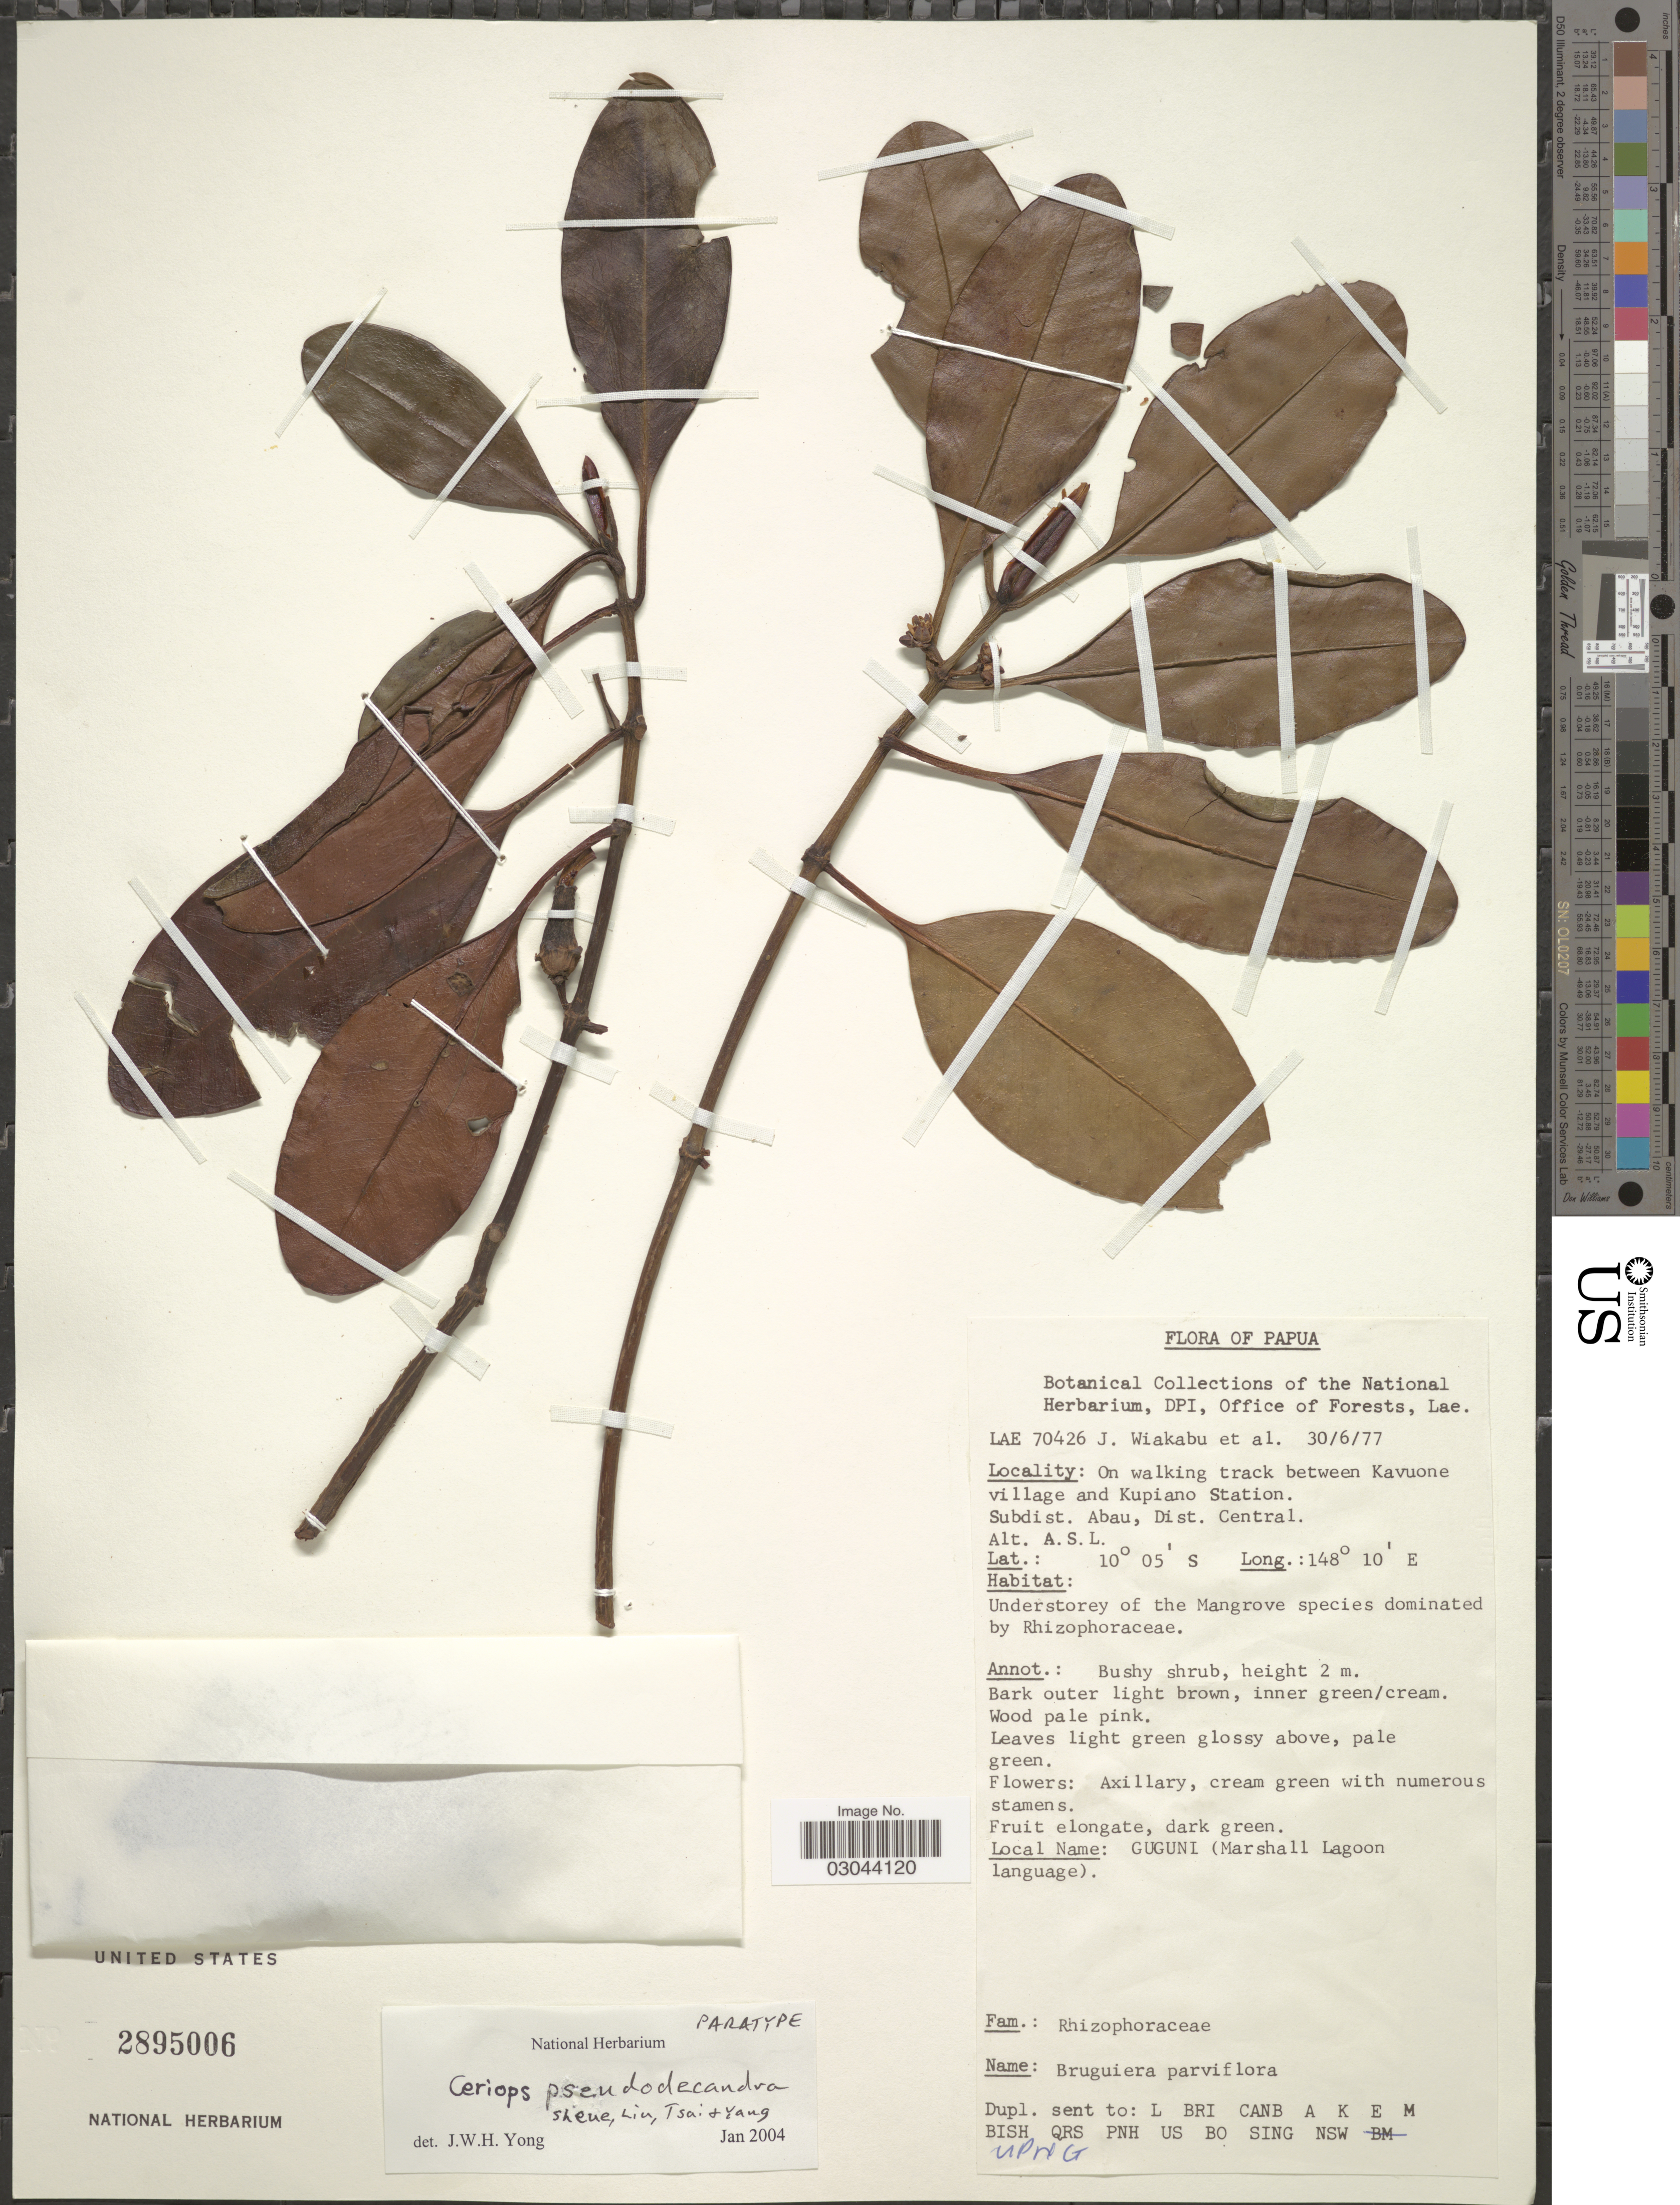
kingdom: Plantae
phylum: Tracheophyta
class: Magnoliopsida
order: Malpighiales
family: Rhizophoraceae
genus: Ceriops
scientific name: Ceriops pseudodecandra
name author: Sheue et al.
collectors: J. Wiakabu & et al.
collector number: LAE70426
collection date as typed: Transcribed d/m/y: 30/6/77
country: Papua New Guinea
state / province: Central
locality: Papua. On walking track between Kavuone village and Kupiano Station. Subdist. Abau, Dist. Central.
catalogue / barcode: US 2895006